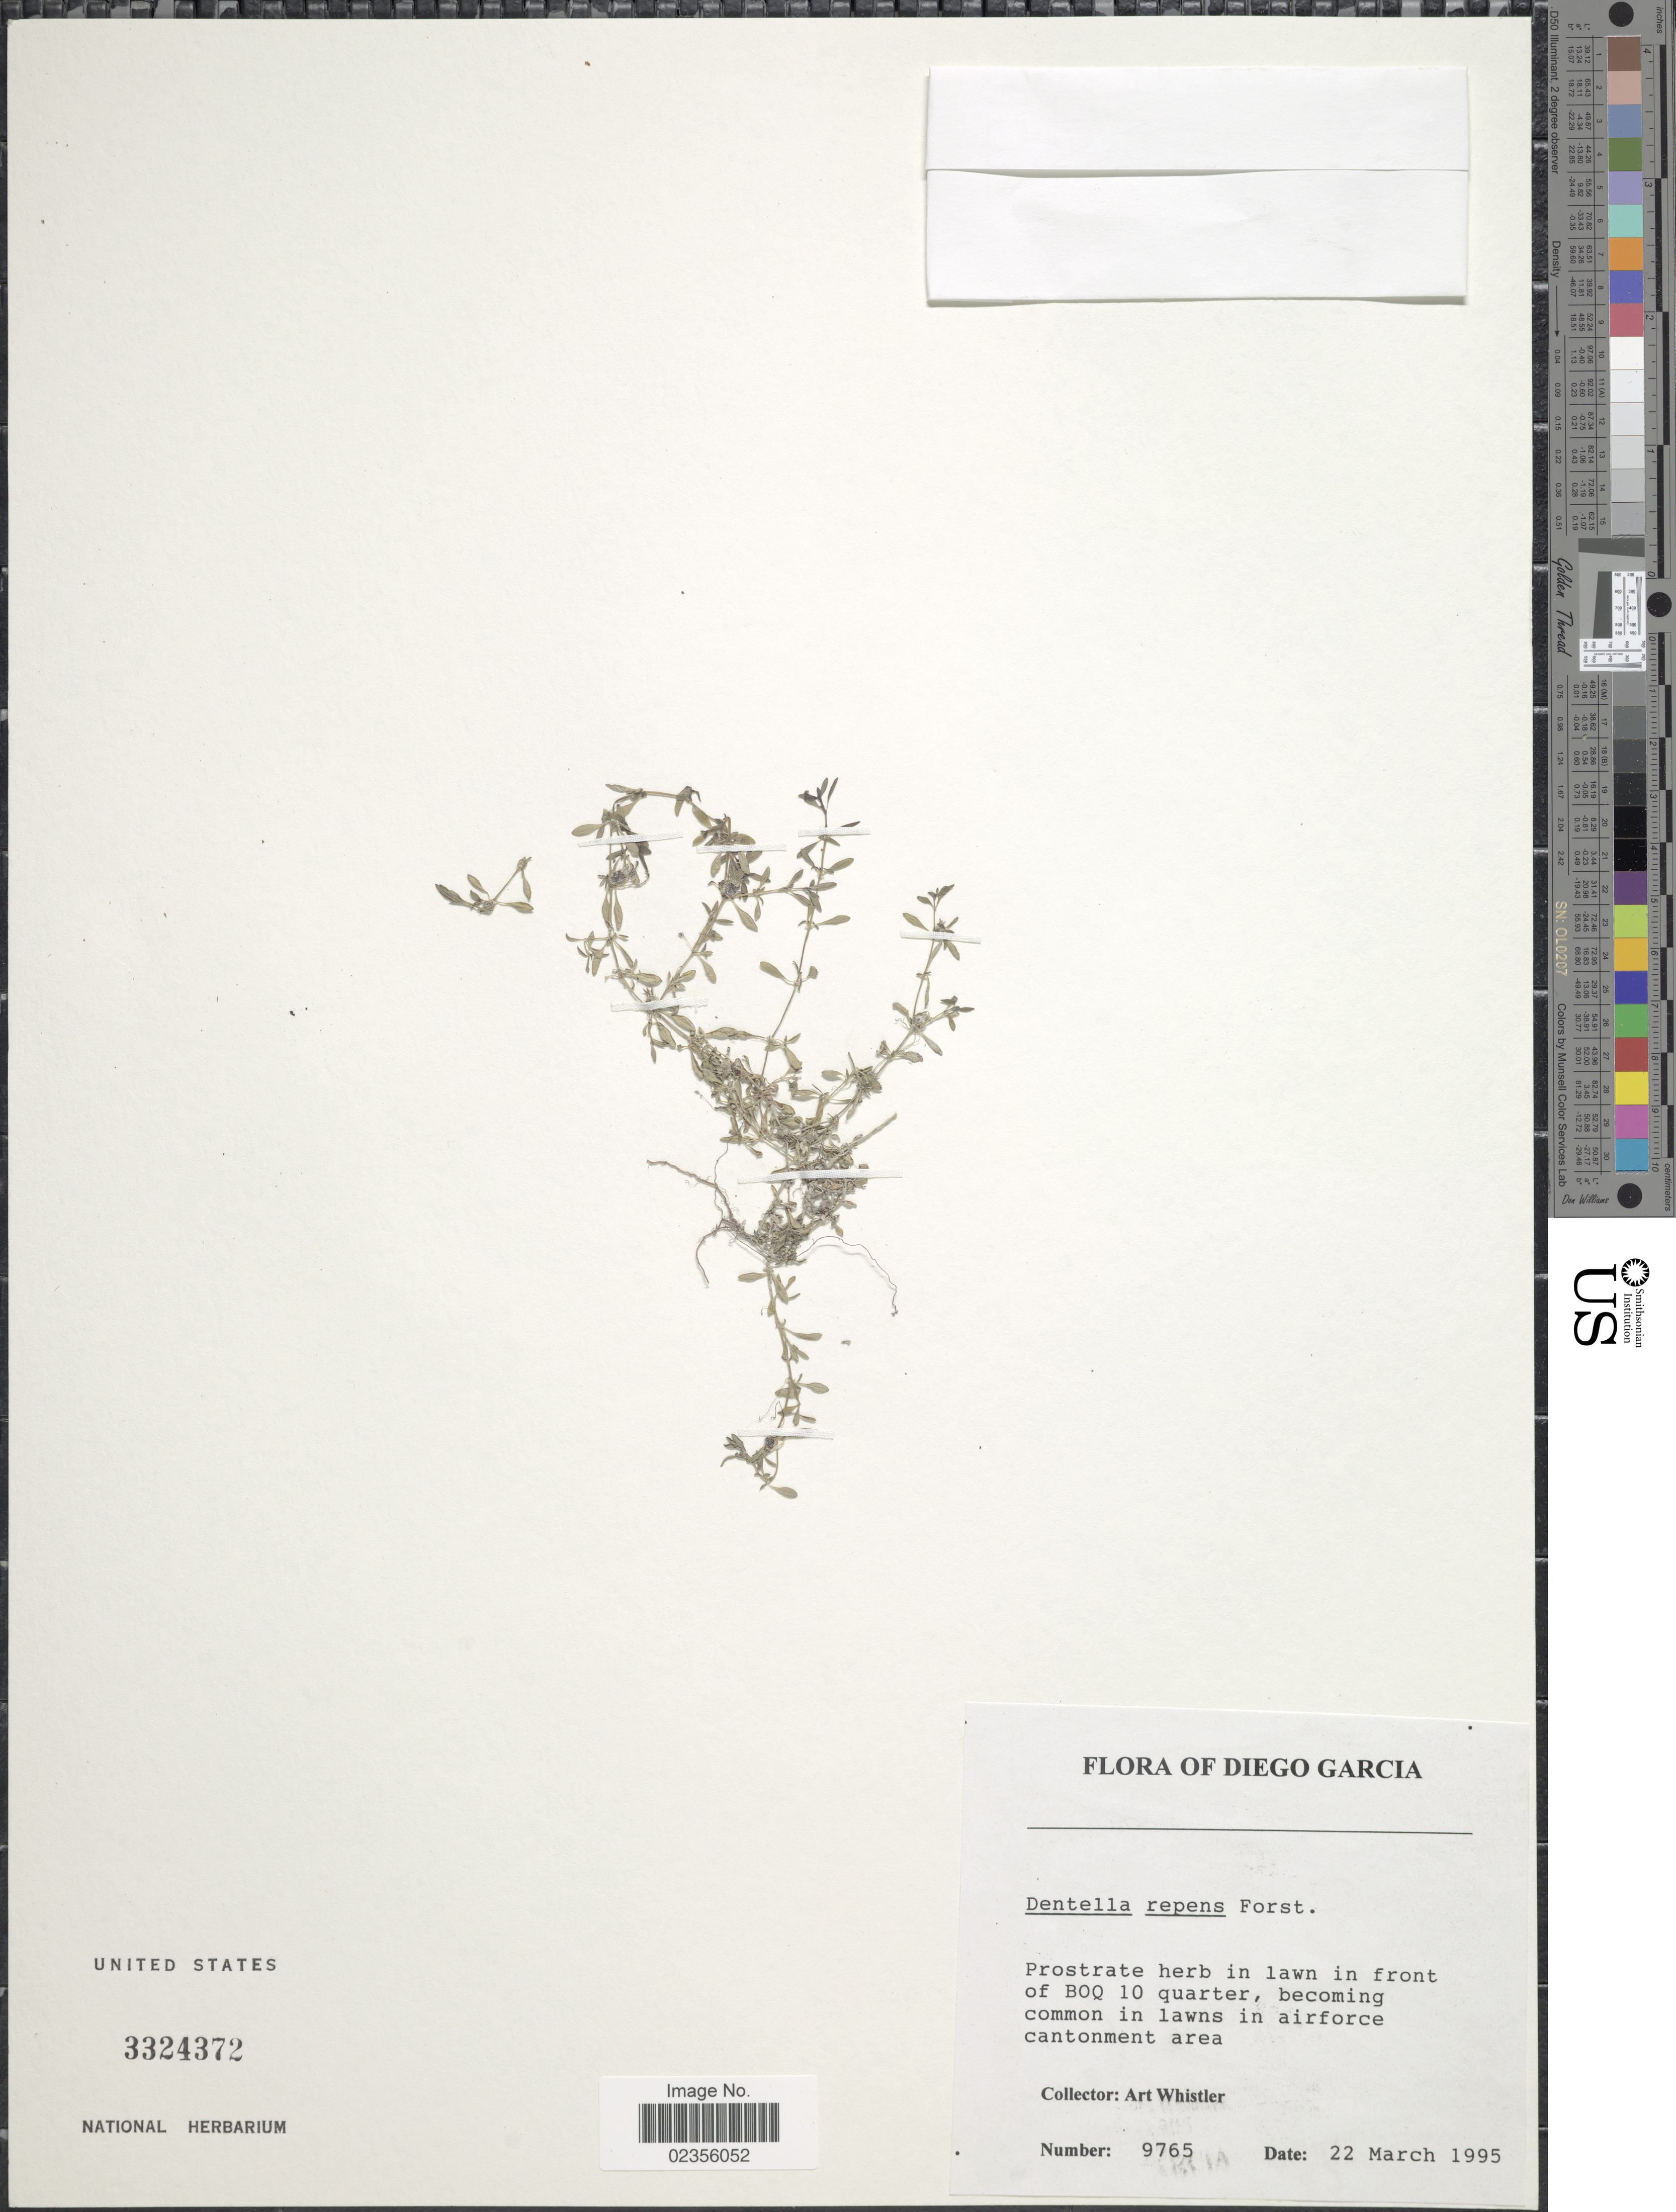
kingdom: Plantae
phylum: Tracheophyta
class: Magnoliopsida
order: Gentianales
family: Rubiaceae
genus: Dentella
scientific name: Dentella repens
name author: J.R. Forst. & G. Forst.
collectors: A. Whistler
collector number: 9765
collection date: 1995-03-22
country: British Indian Ocean Territory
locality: Diego Garcia. In front of BBQ 10 quarter, becoming common in lawns in airforce cantonment area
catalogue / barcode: US 3324372